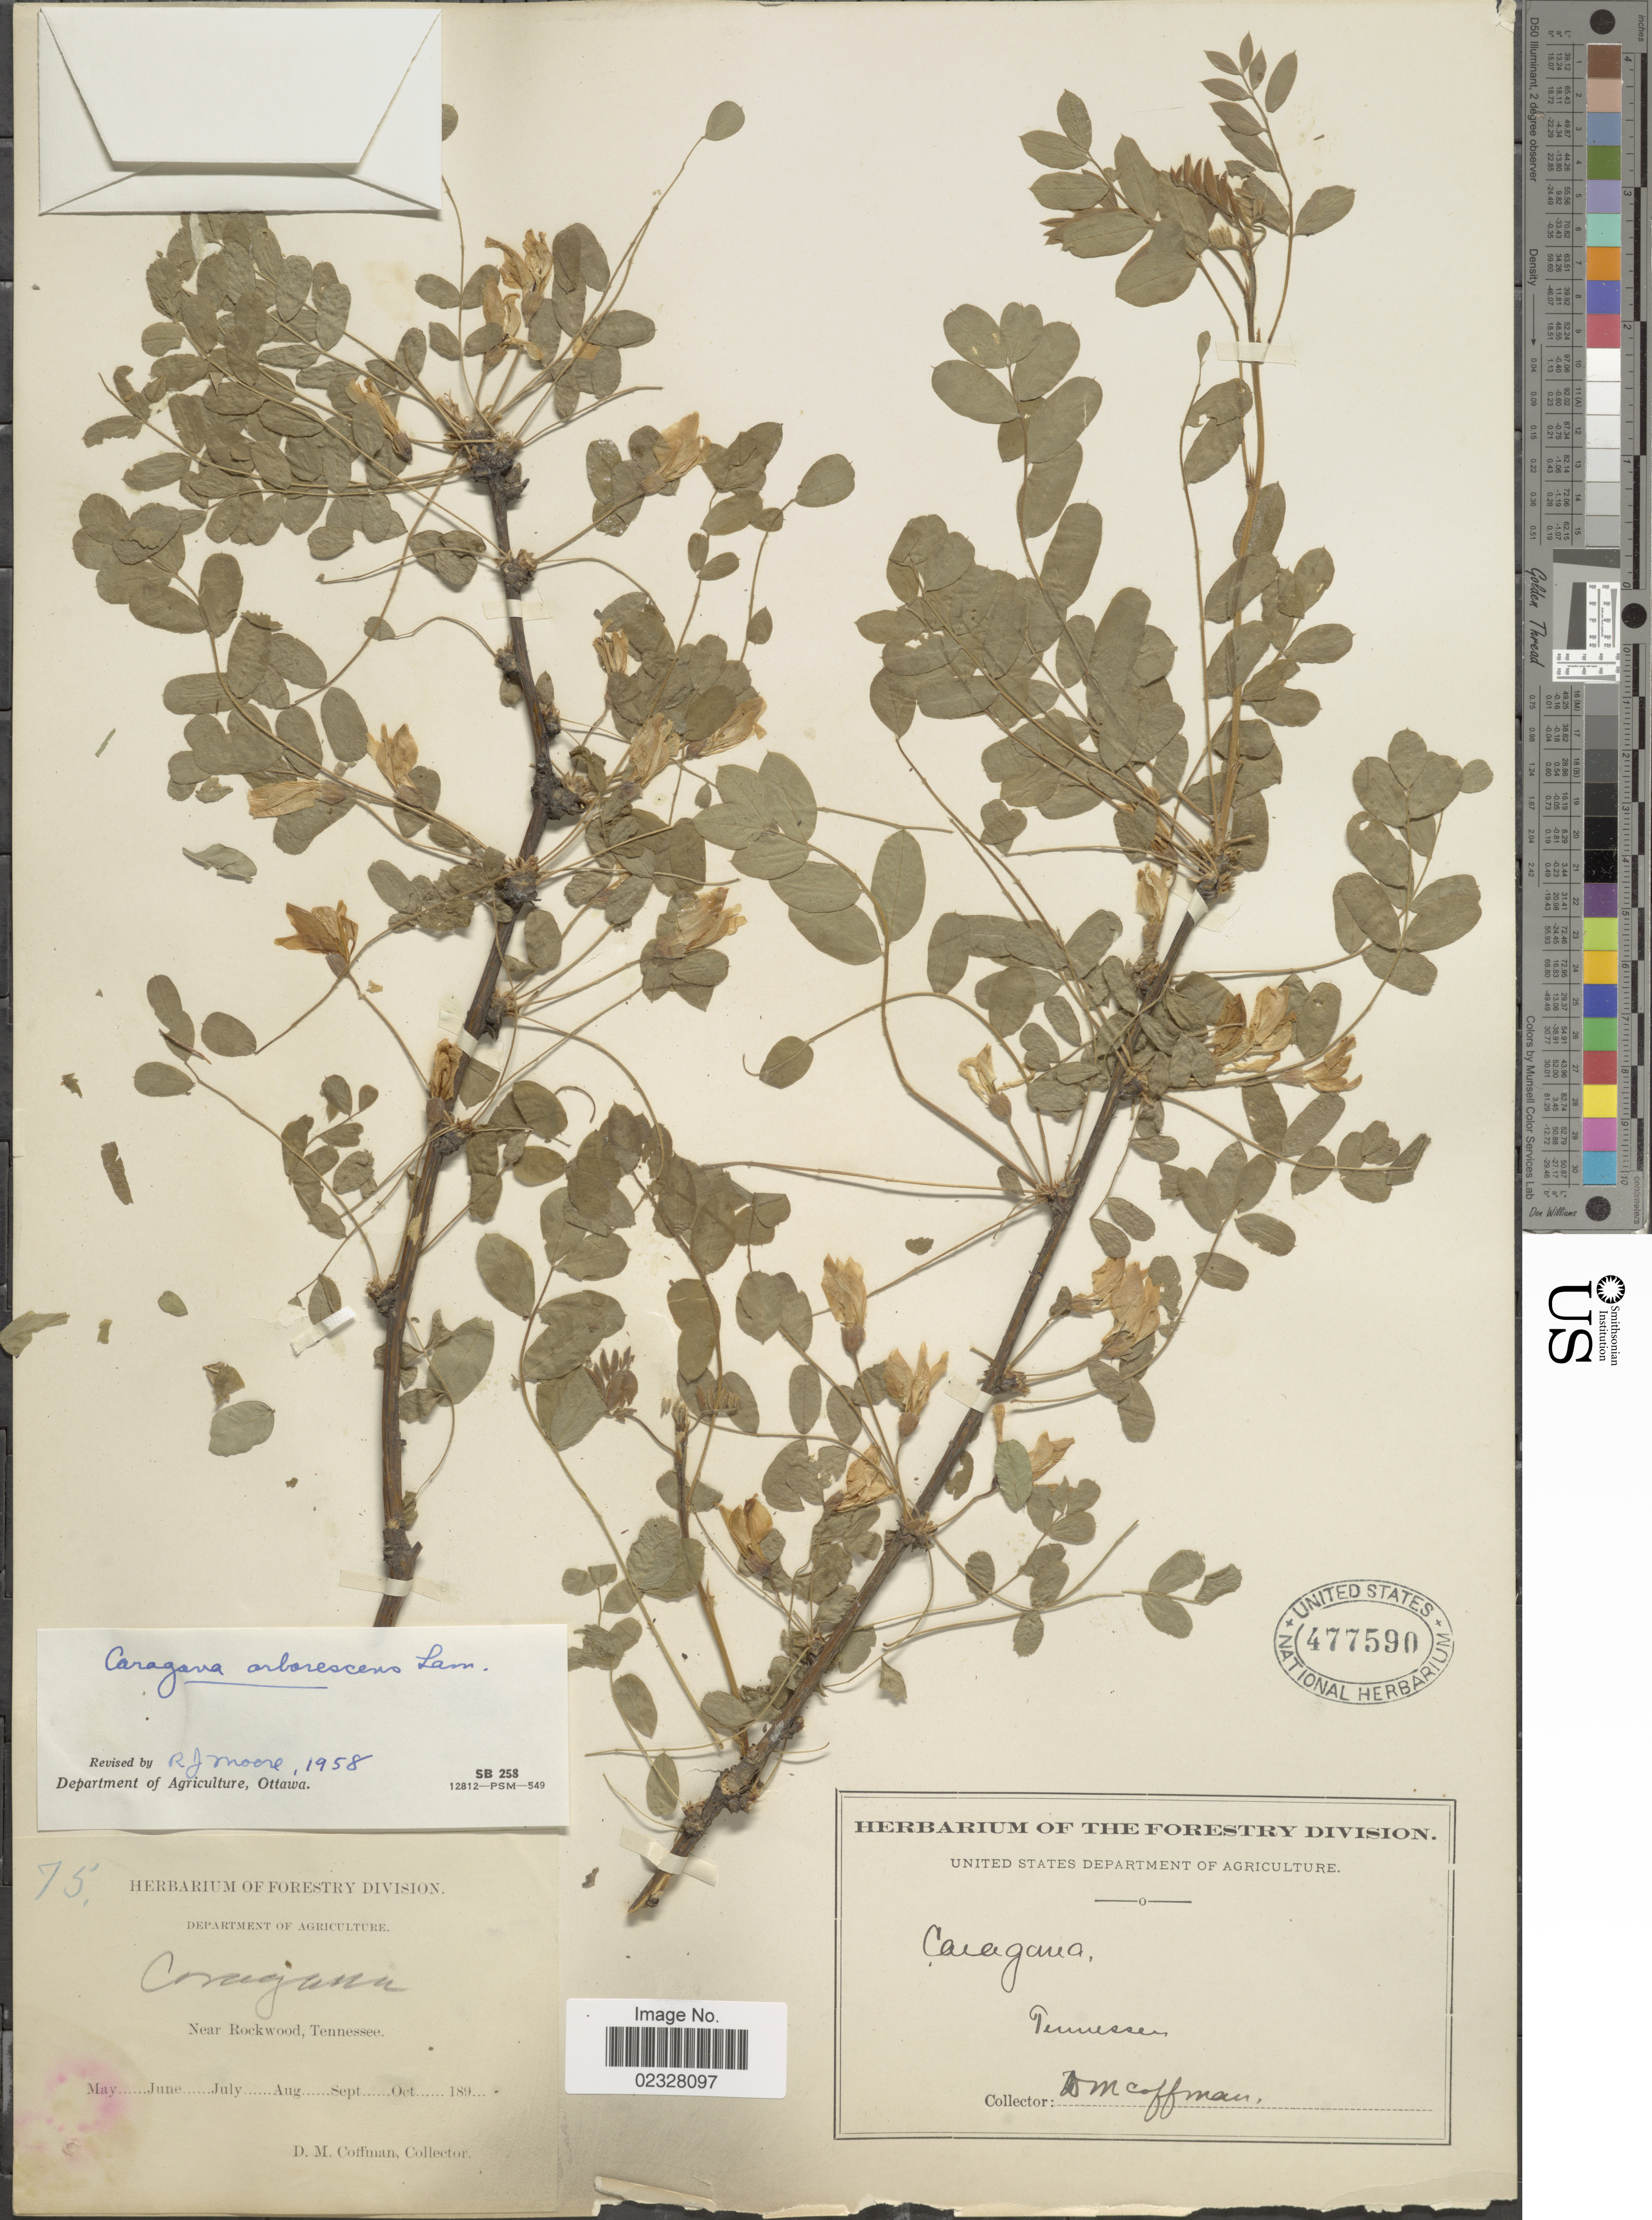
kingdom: Plantae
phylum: Tracheophyta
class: Magnoliopsida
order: Fabales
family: Fabaceae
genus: Caragana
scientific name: Caragana arborescens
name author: Lam.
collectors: D. M. Coffman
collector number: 75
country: United States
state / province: Tennessee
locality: Near Rockwood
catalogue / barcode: US 477590